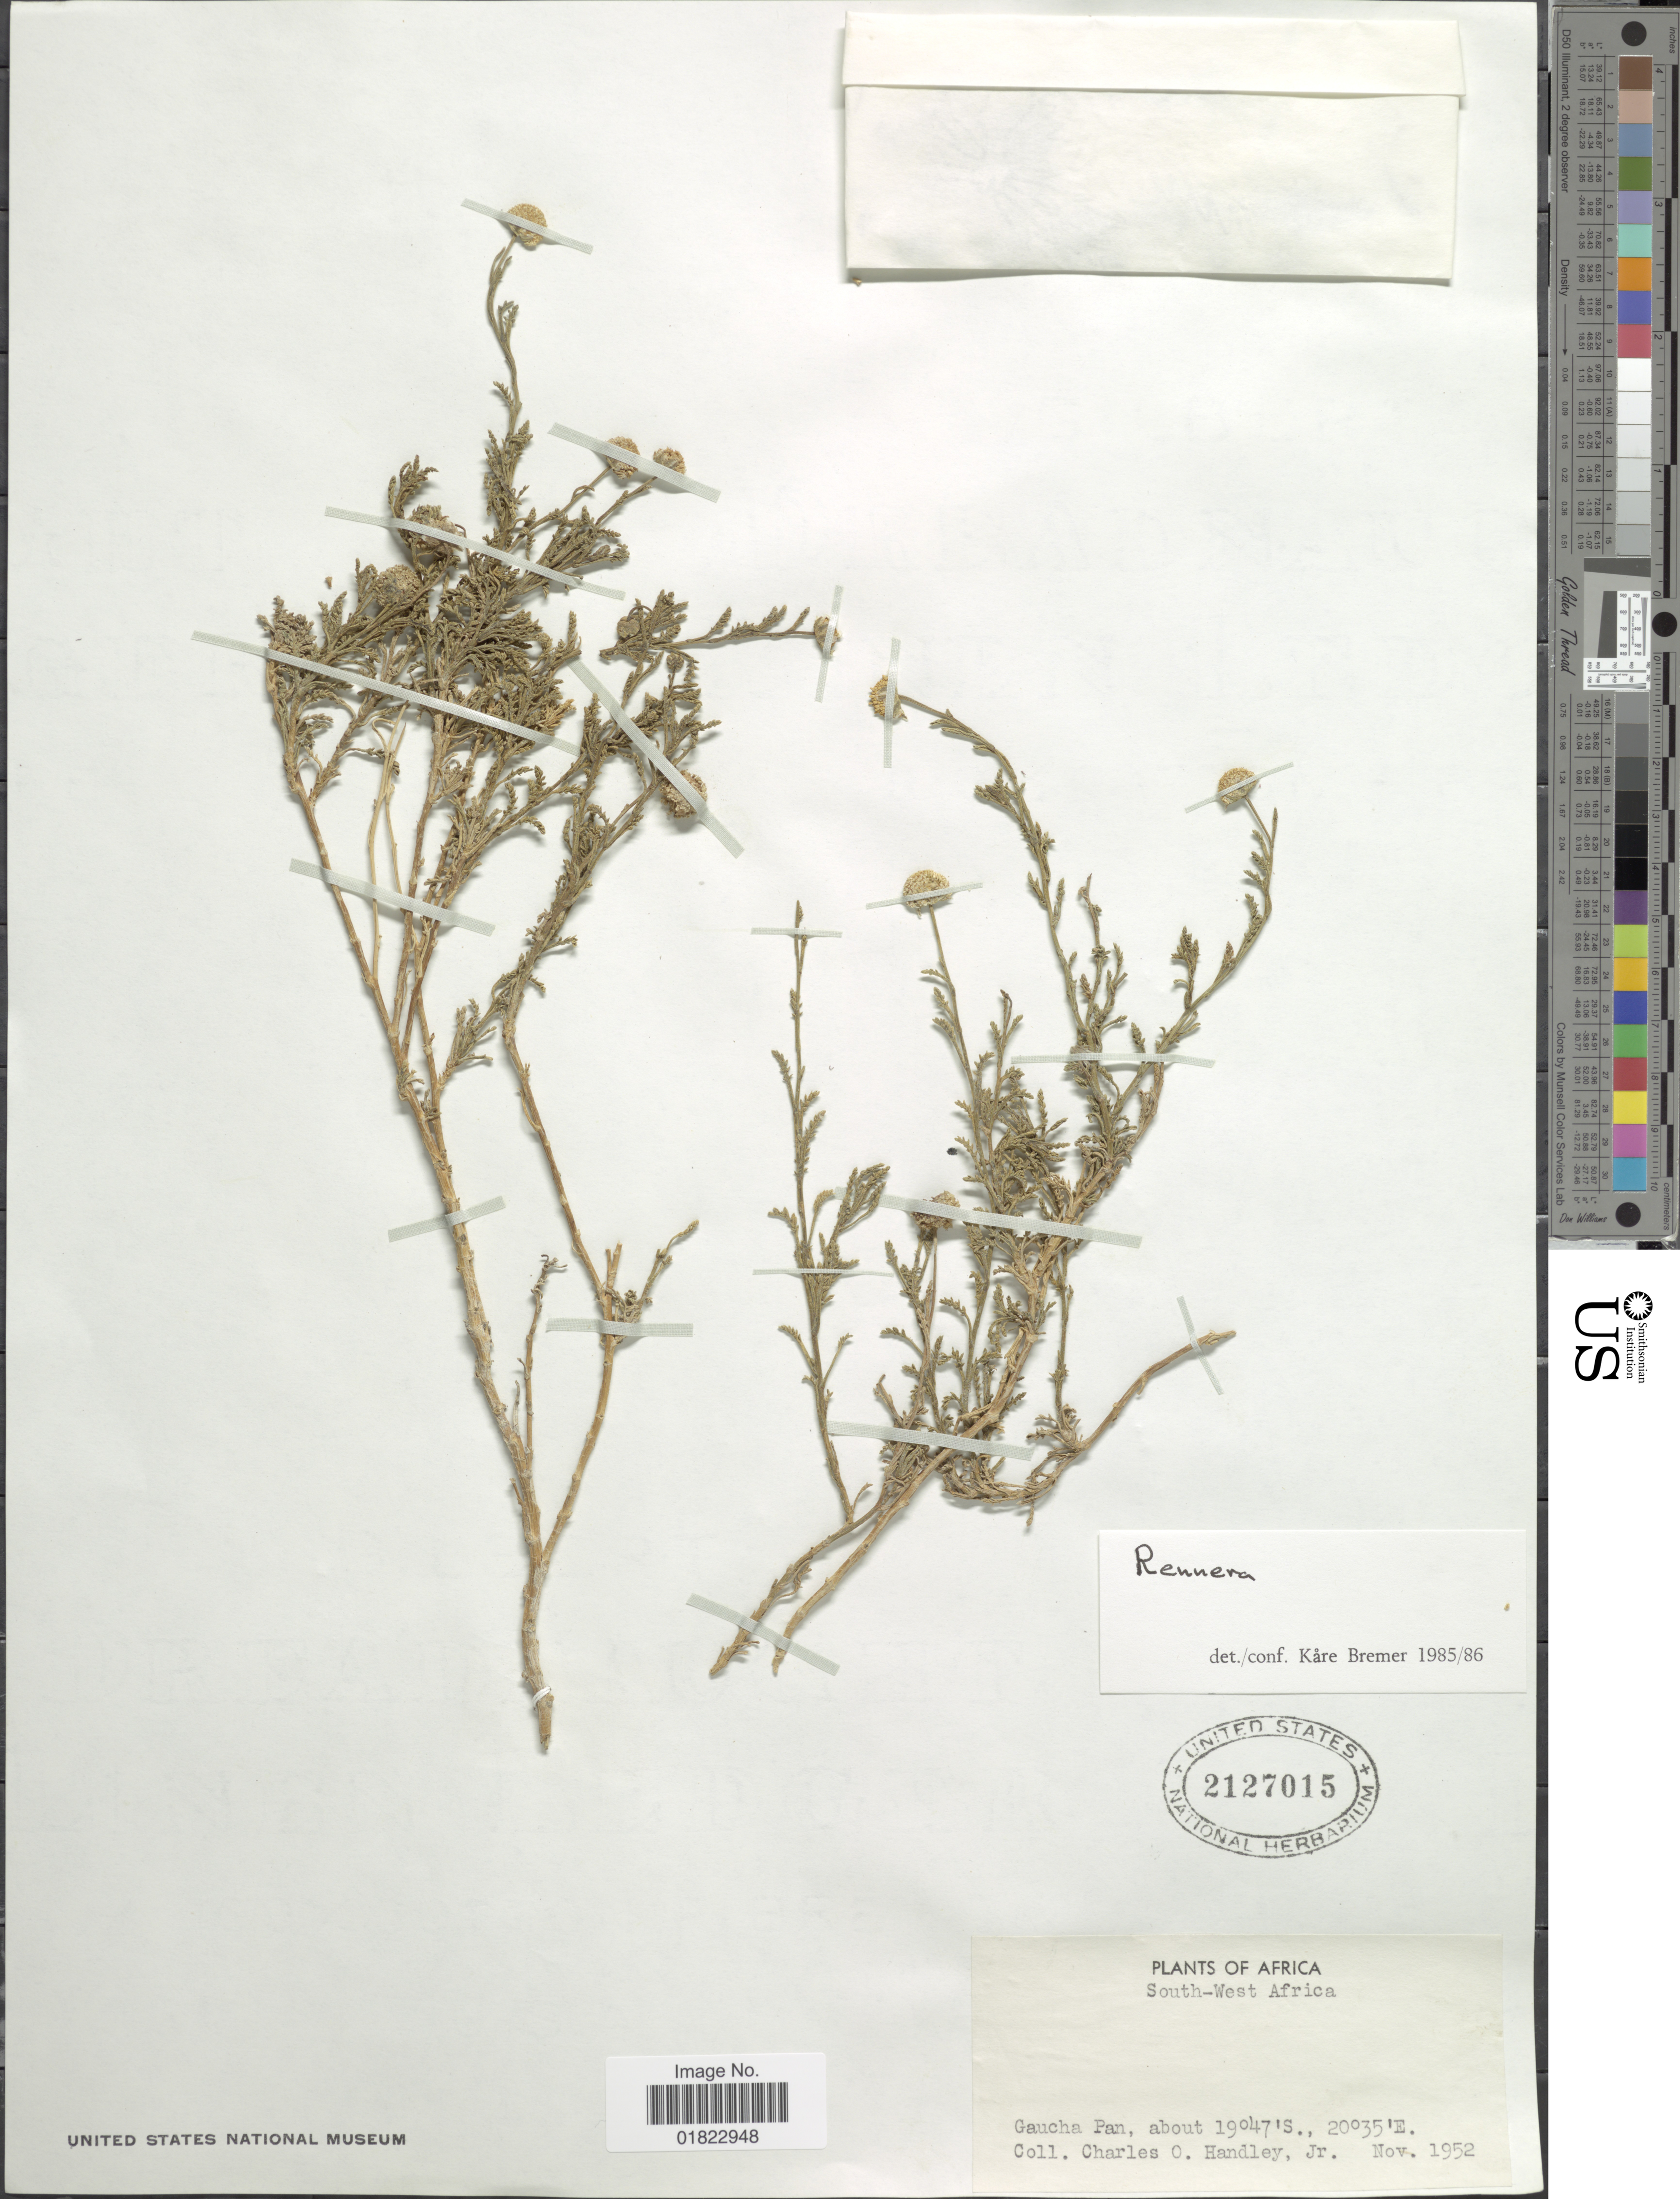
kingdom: Plantae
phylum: Tracheophyta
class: Magnoliopsida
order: Asterales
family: Asteraceae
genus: Rennera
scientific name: Rennera sp.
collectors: C. Handley Jr.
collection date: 1952-11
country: Namibia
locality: South-West Africa. Guacha Pan.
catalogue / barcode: US 2127015